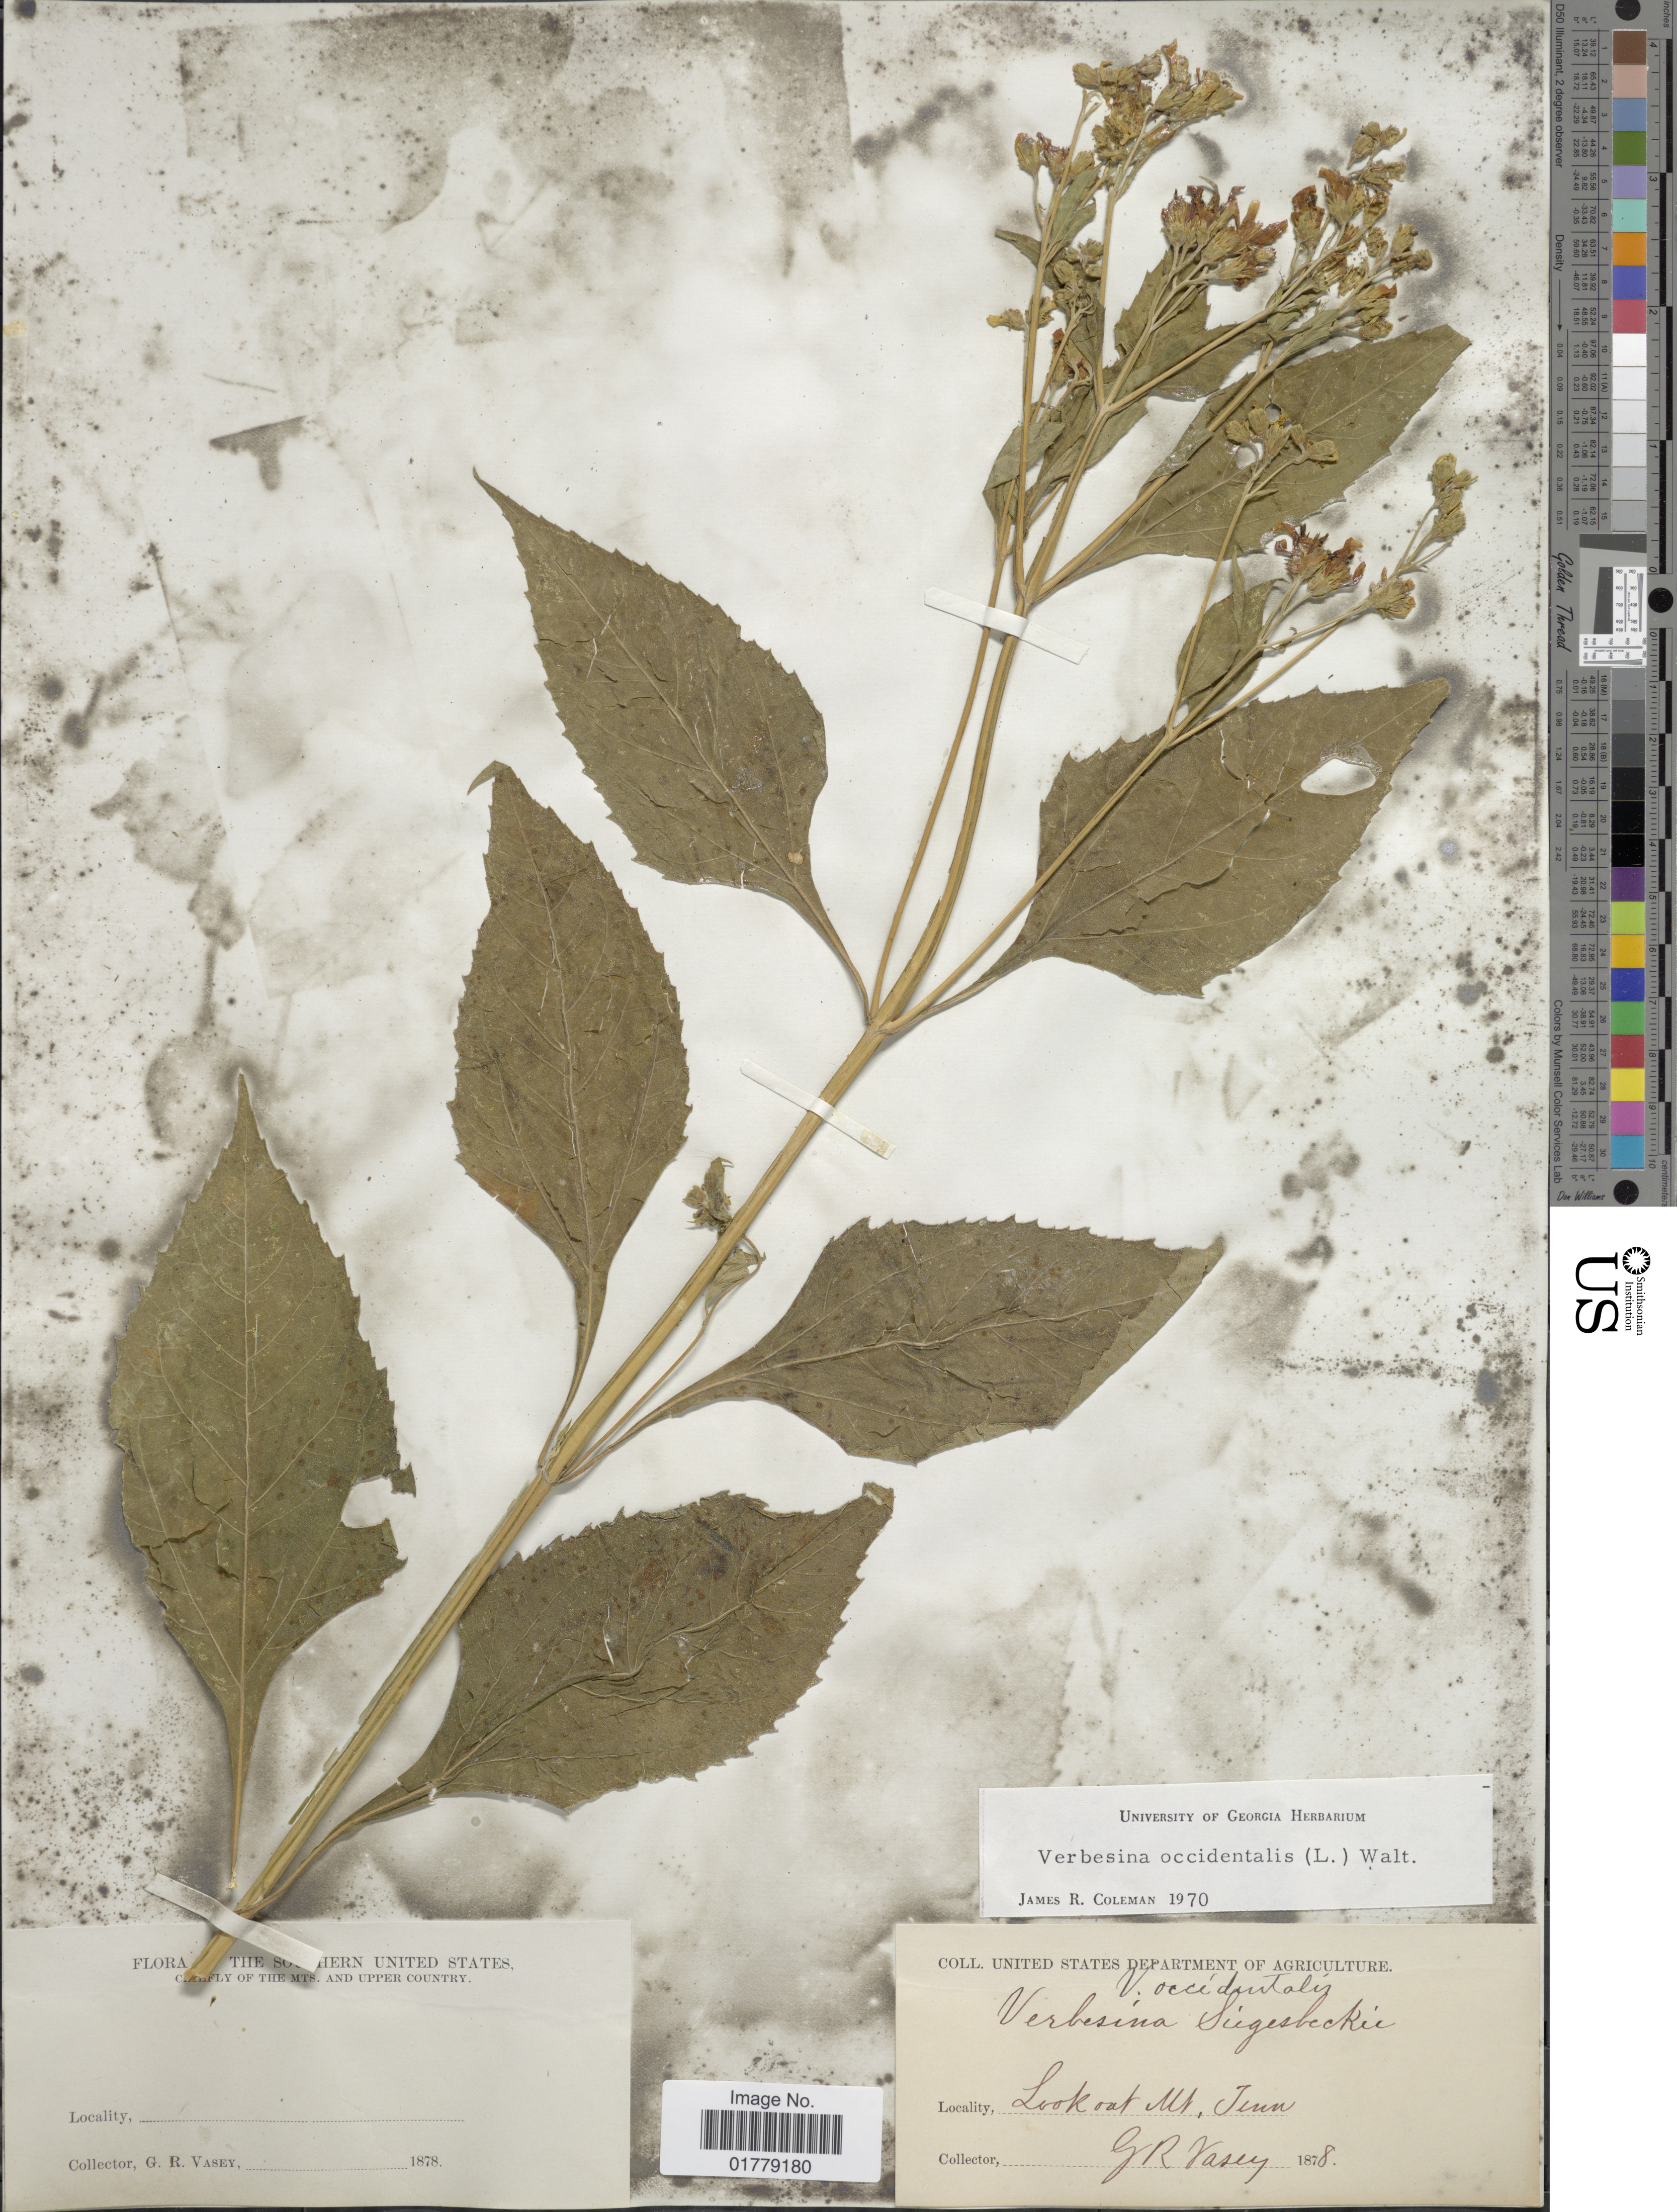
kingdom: Plantae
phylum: Tracheophyta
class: Magnoliopsida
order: Asterales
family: Asteraceae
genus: Verbesina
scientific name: Verbesina occidentalis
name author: (L.) Walter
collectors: G. R. Vasey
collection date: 1878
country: United States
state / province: Tennessee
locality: Lookout Mt. Tenn. The Southern United States. Chiefly of the Mts. and Upper Country